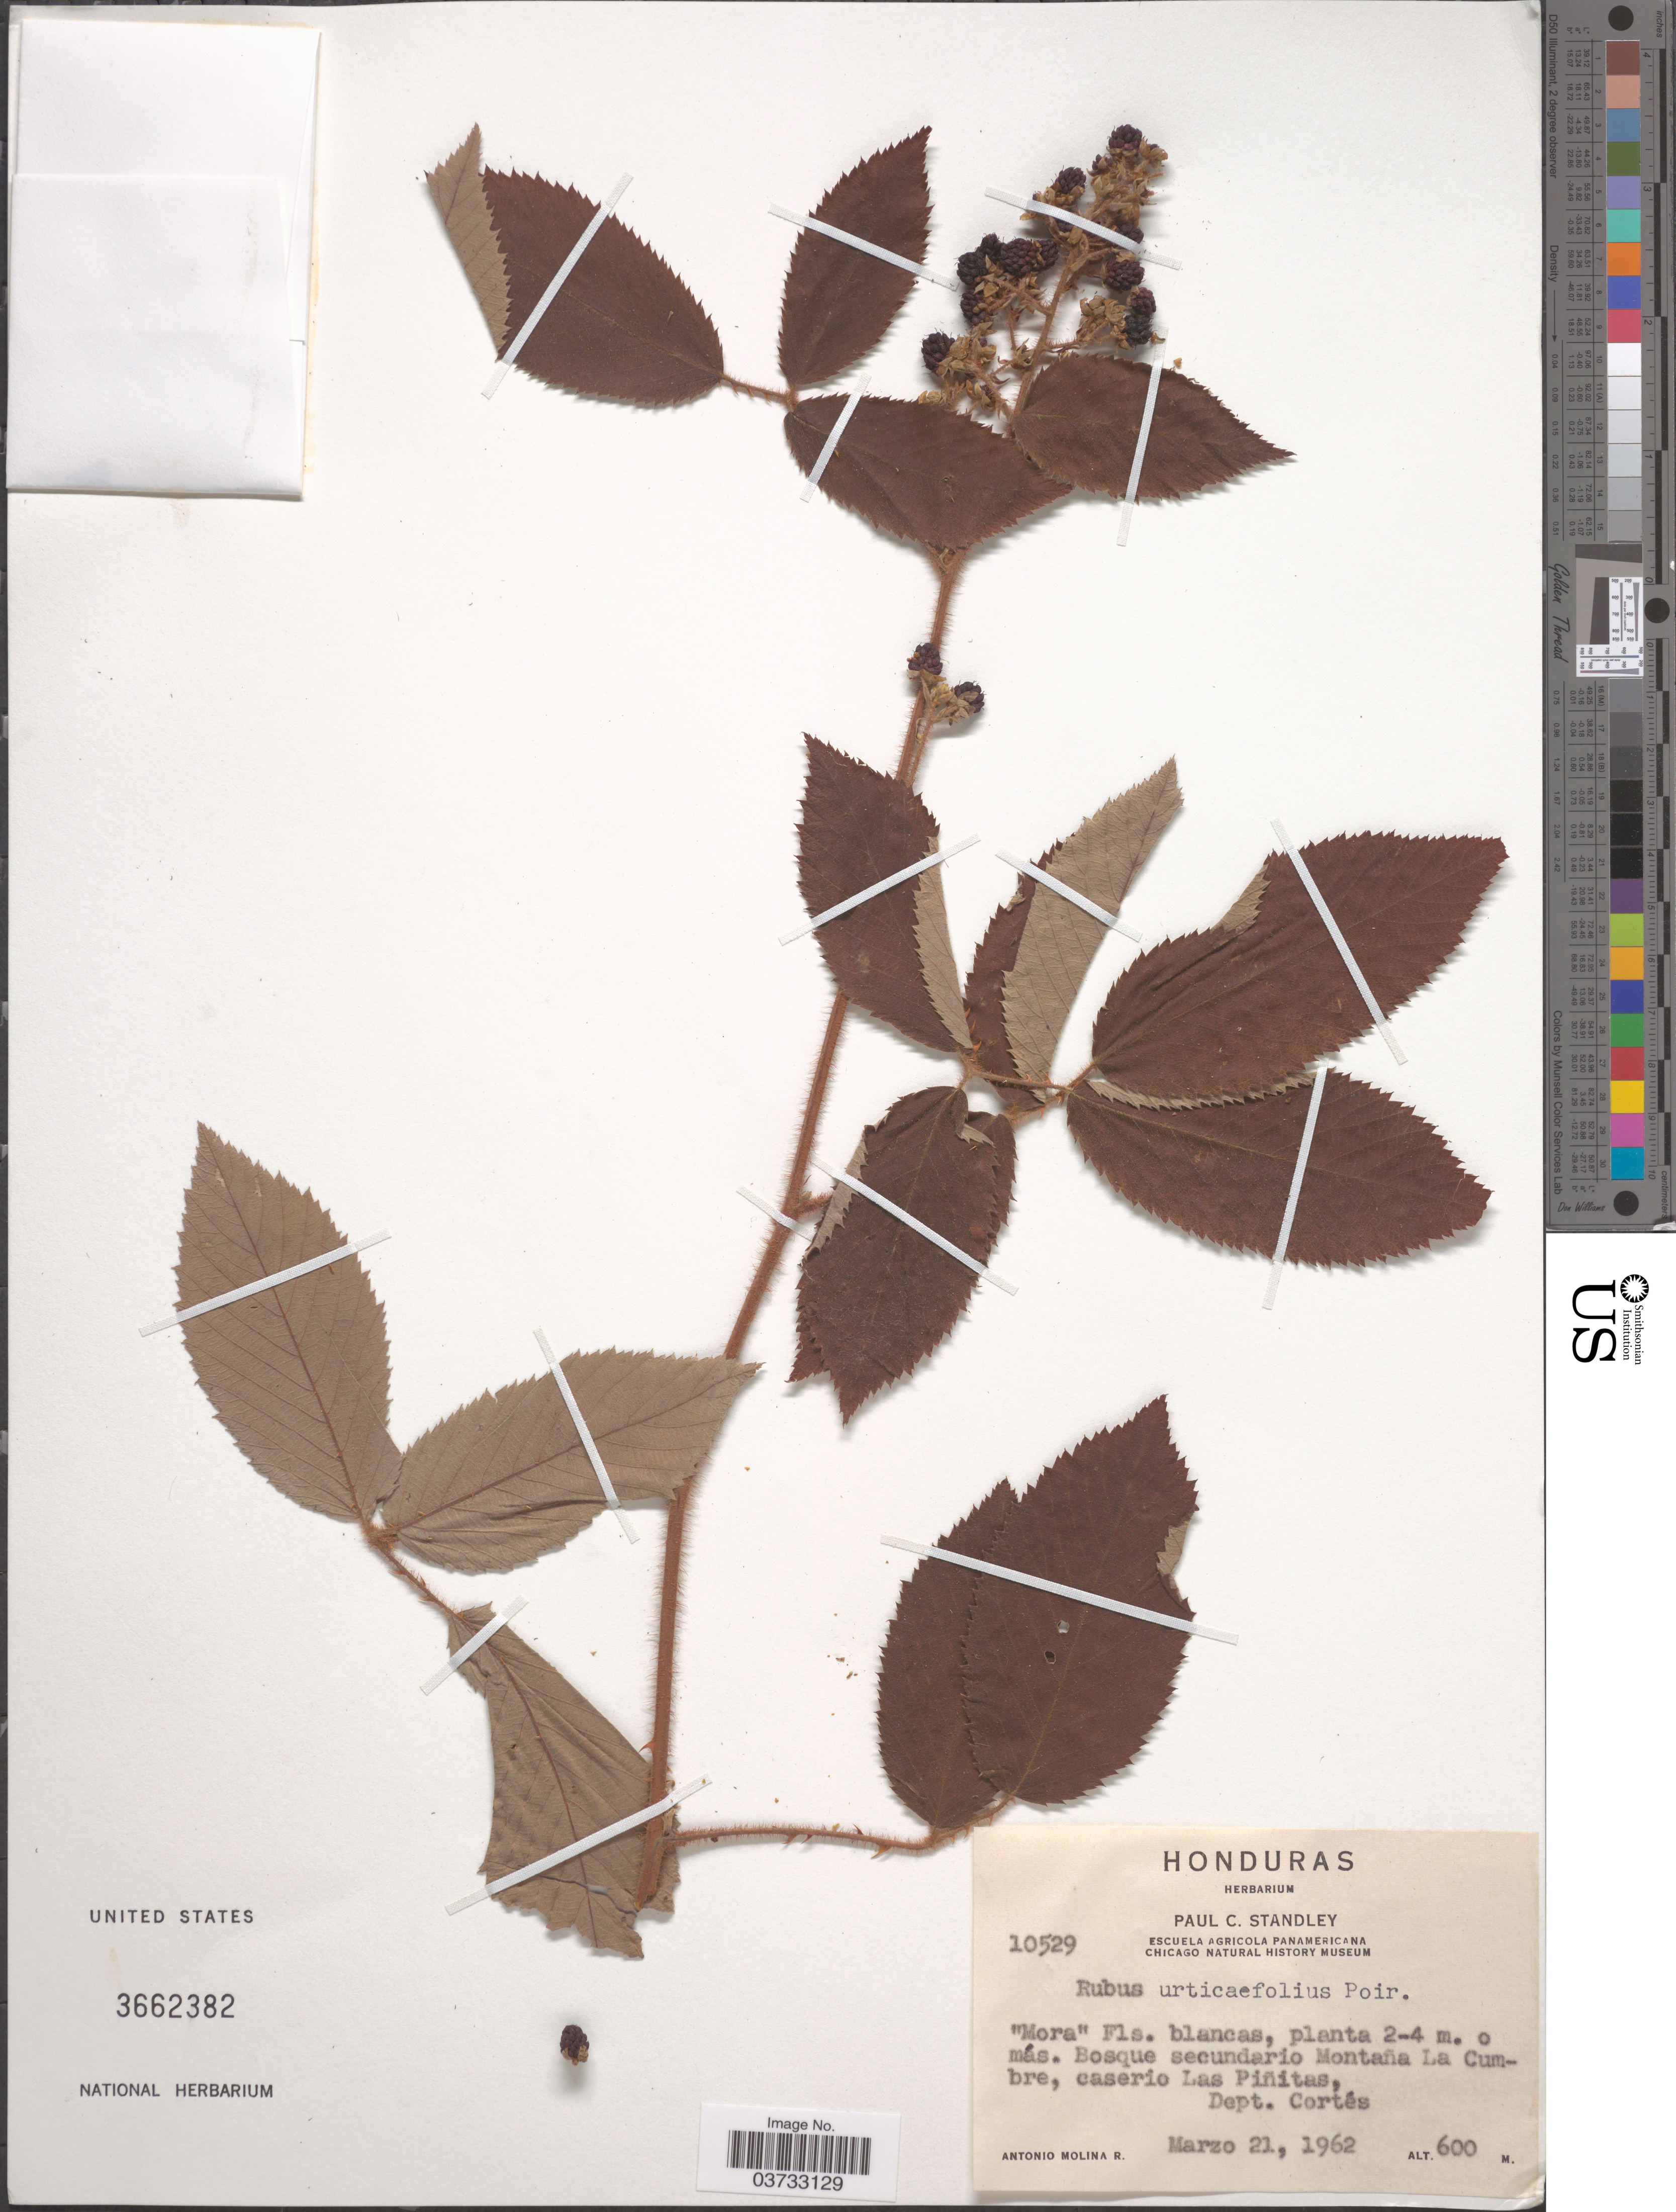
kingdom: Plantae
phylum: Tracheophyta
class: Magnoliopsida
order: Rosales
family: Rosaceae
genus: Rubus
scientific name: Rubus urticifolius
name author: Poir.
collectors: A. Molina R.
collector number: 10529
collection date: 1962-03-21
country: Honduras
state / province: Cortes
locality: Bosque secundario Montaña La Cumbre, caserio Las Piñitas, Dept. Cortes.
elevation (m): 600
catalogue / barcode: US 3662382